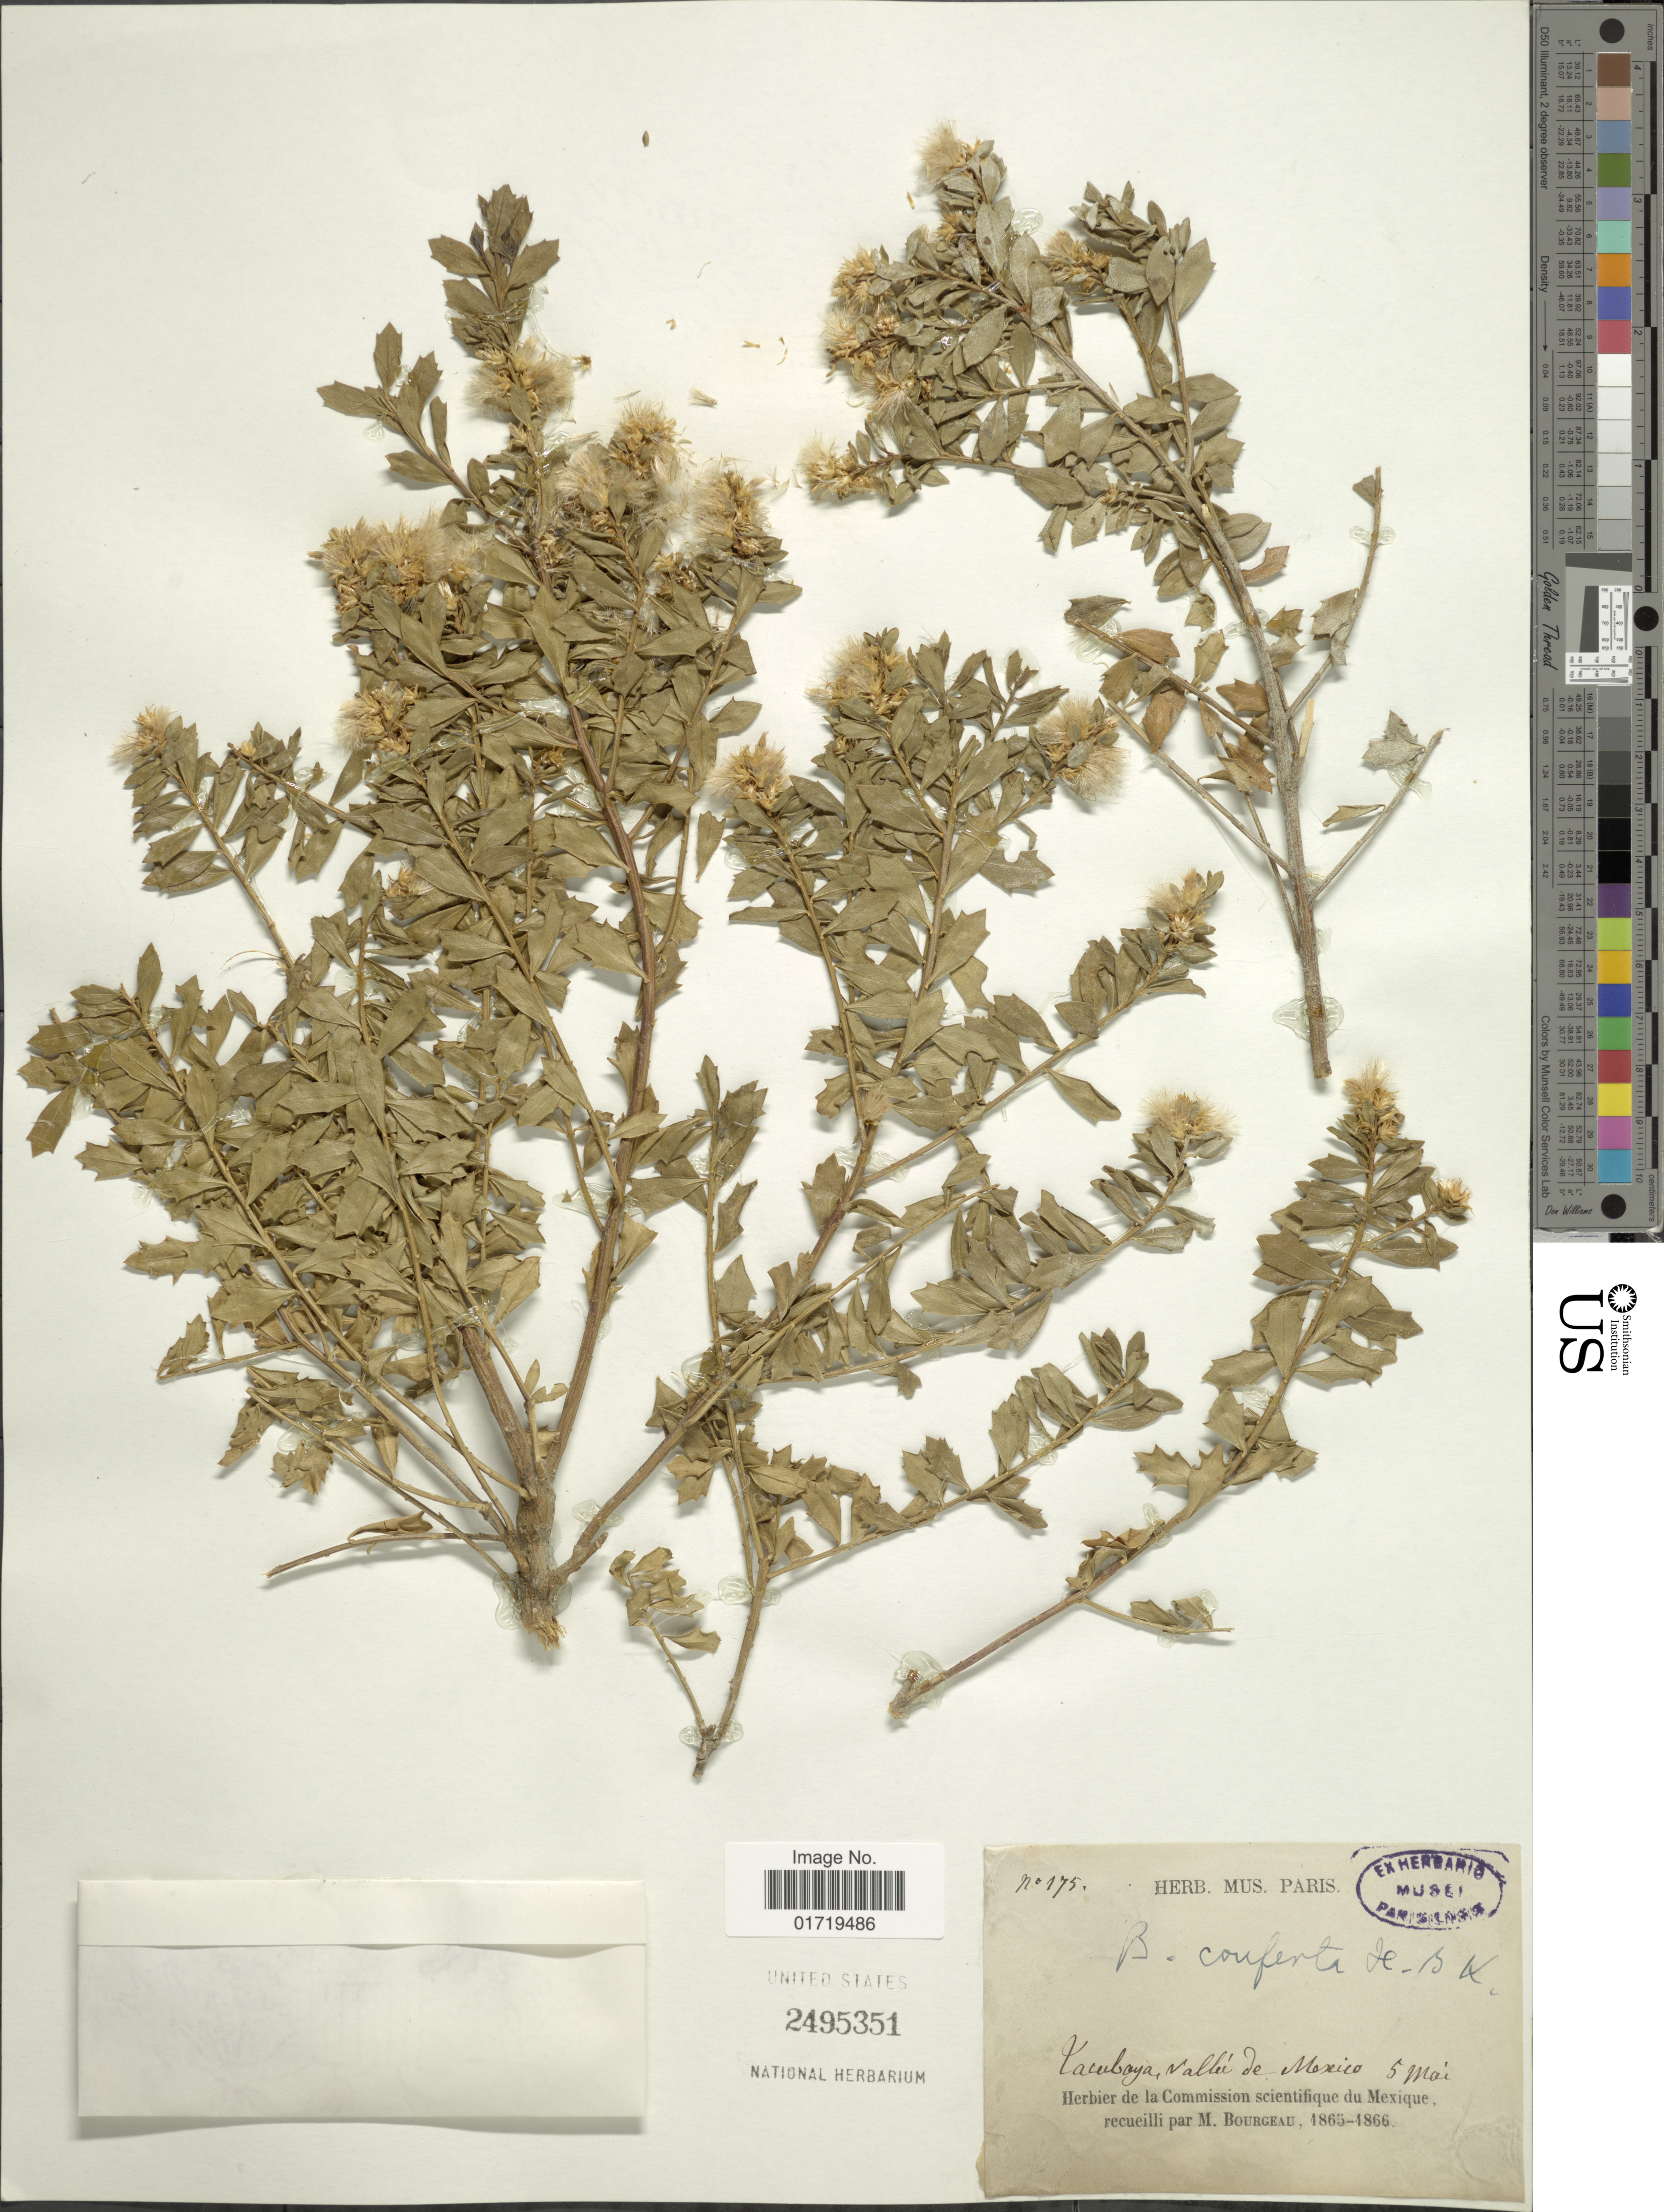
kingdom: Plantae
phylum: Tracheophyta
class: Magnoliopsida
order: Asterales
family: Asteraceae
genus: Baccharis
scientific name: Baccharis conferta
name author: Kunth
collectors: M. Bourgeau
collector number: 175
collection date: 1865-05-05/1866-05-05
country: Mexico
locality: Tacubaya, Valle de Mexico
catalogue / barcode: US 2495351